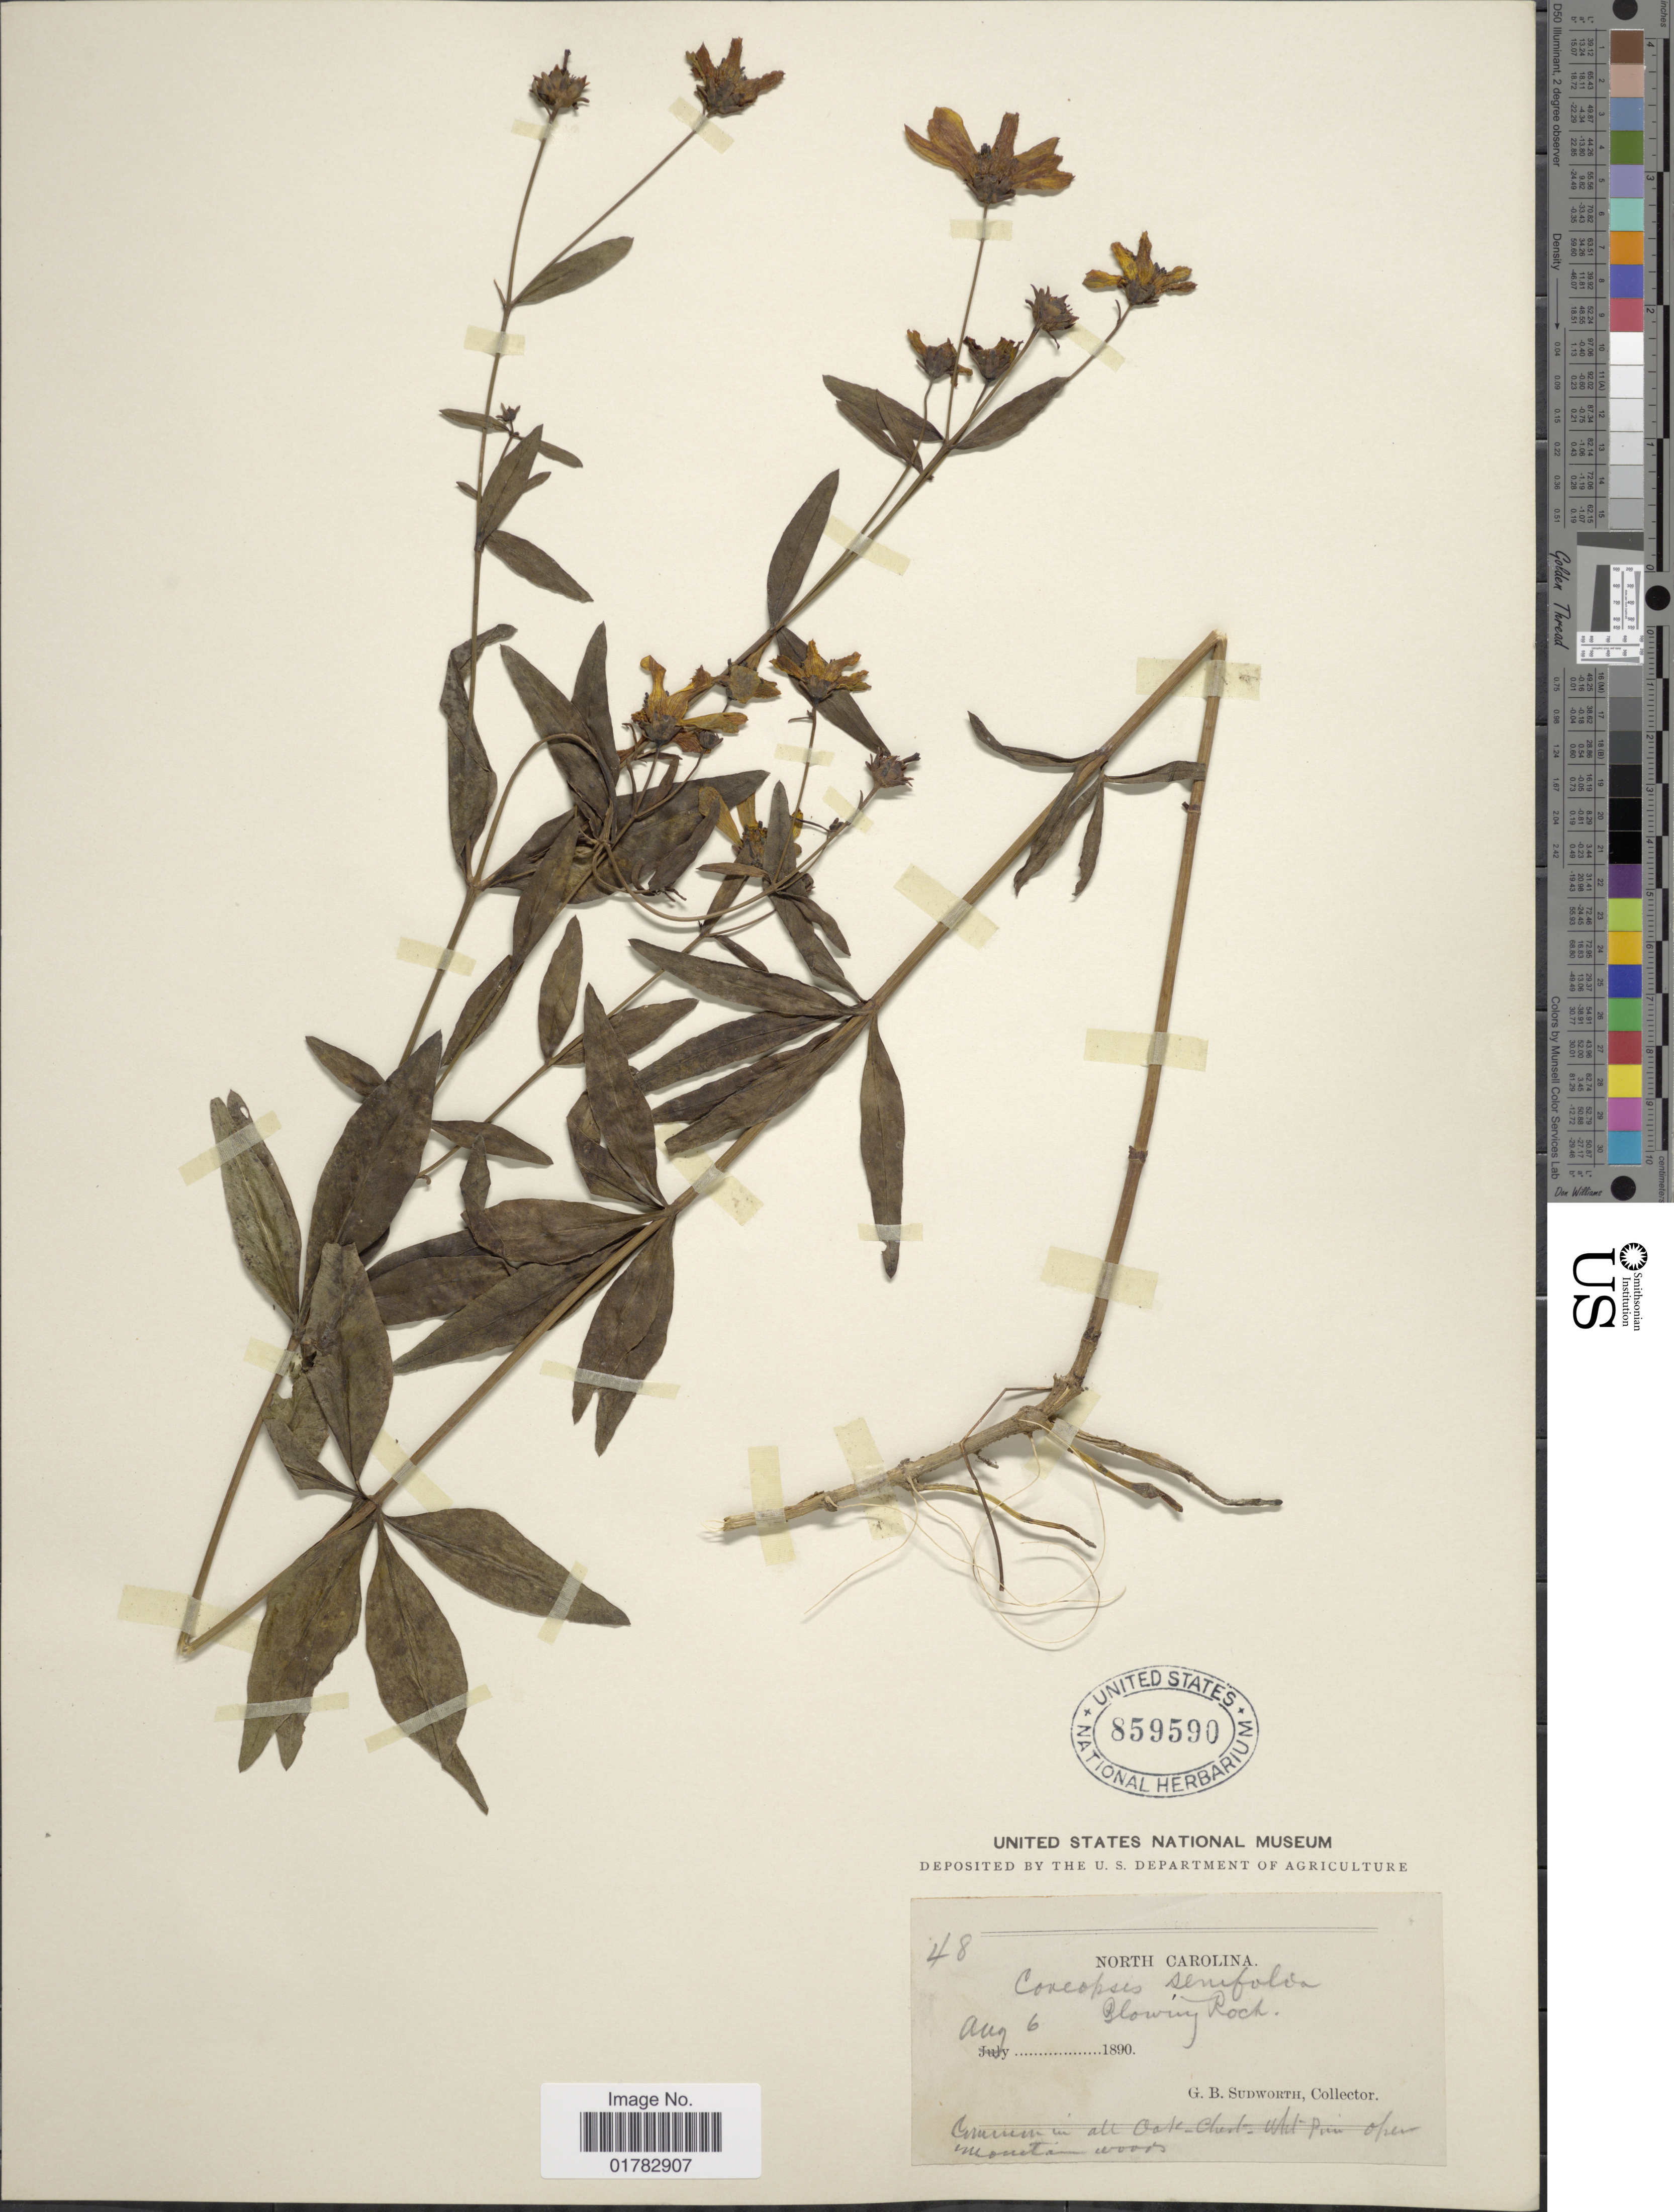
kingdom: Plantae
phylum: Tracheophyta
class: Magnoliopsida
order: Asterales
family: Asteraceae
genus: Coreopsis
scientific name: Coreopsis major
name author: Walter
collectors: G. B. Sudworth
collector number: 48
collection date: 1890-08-06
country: United States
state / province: North Carolina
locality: Blowing Rock.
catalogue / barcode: US 859590